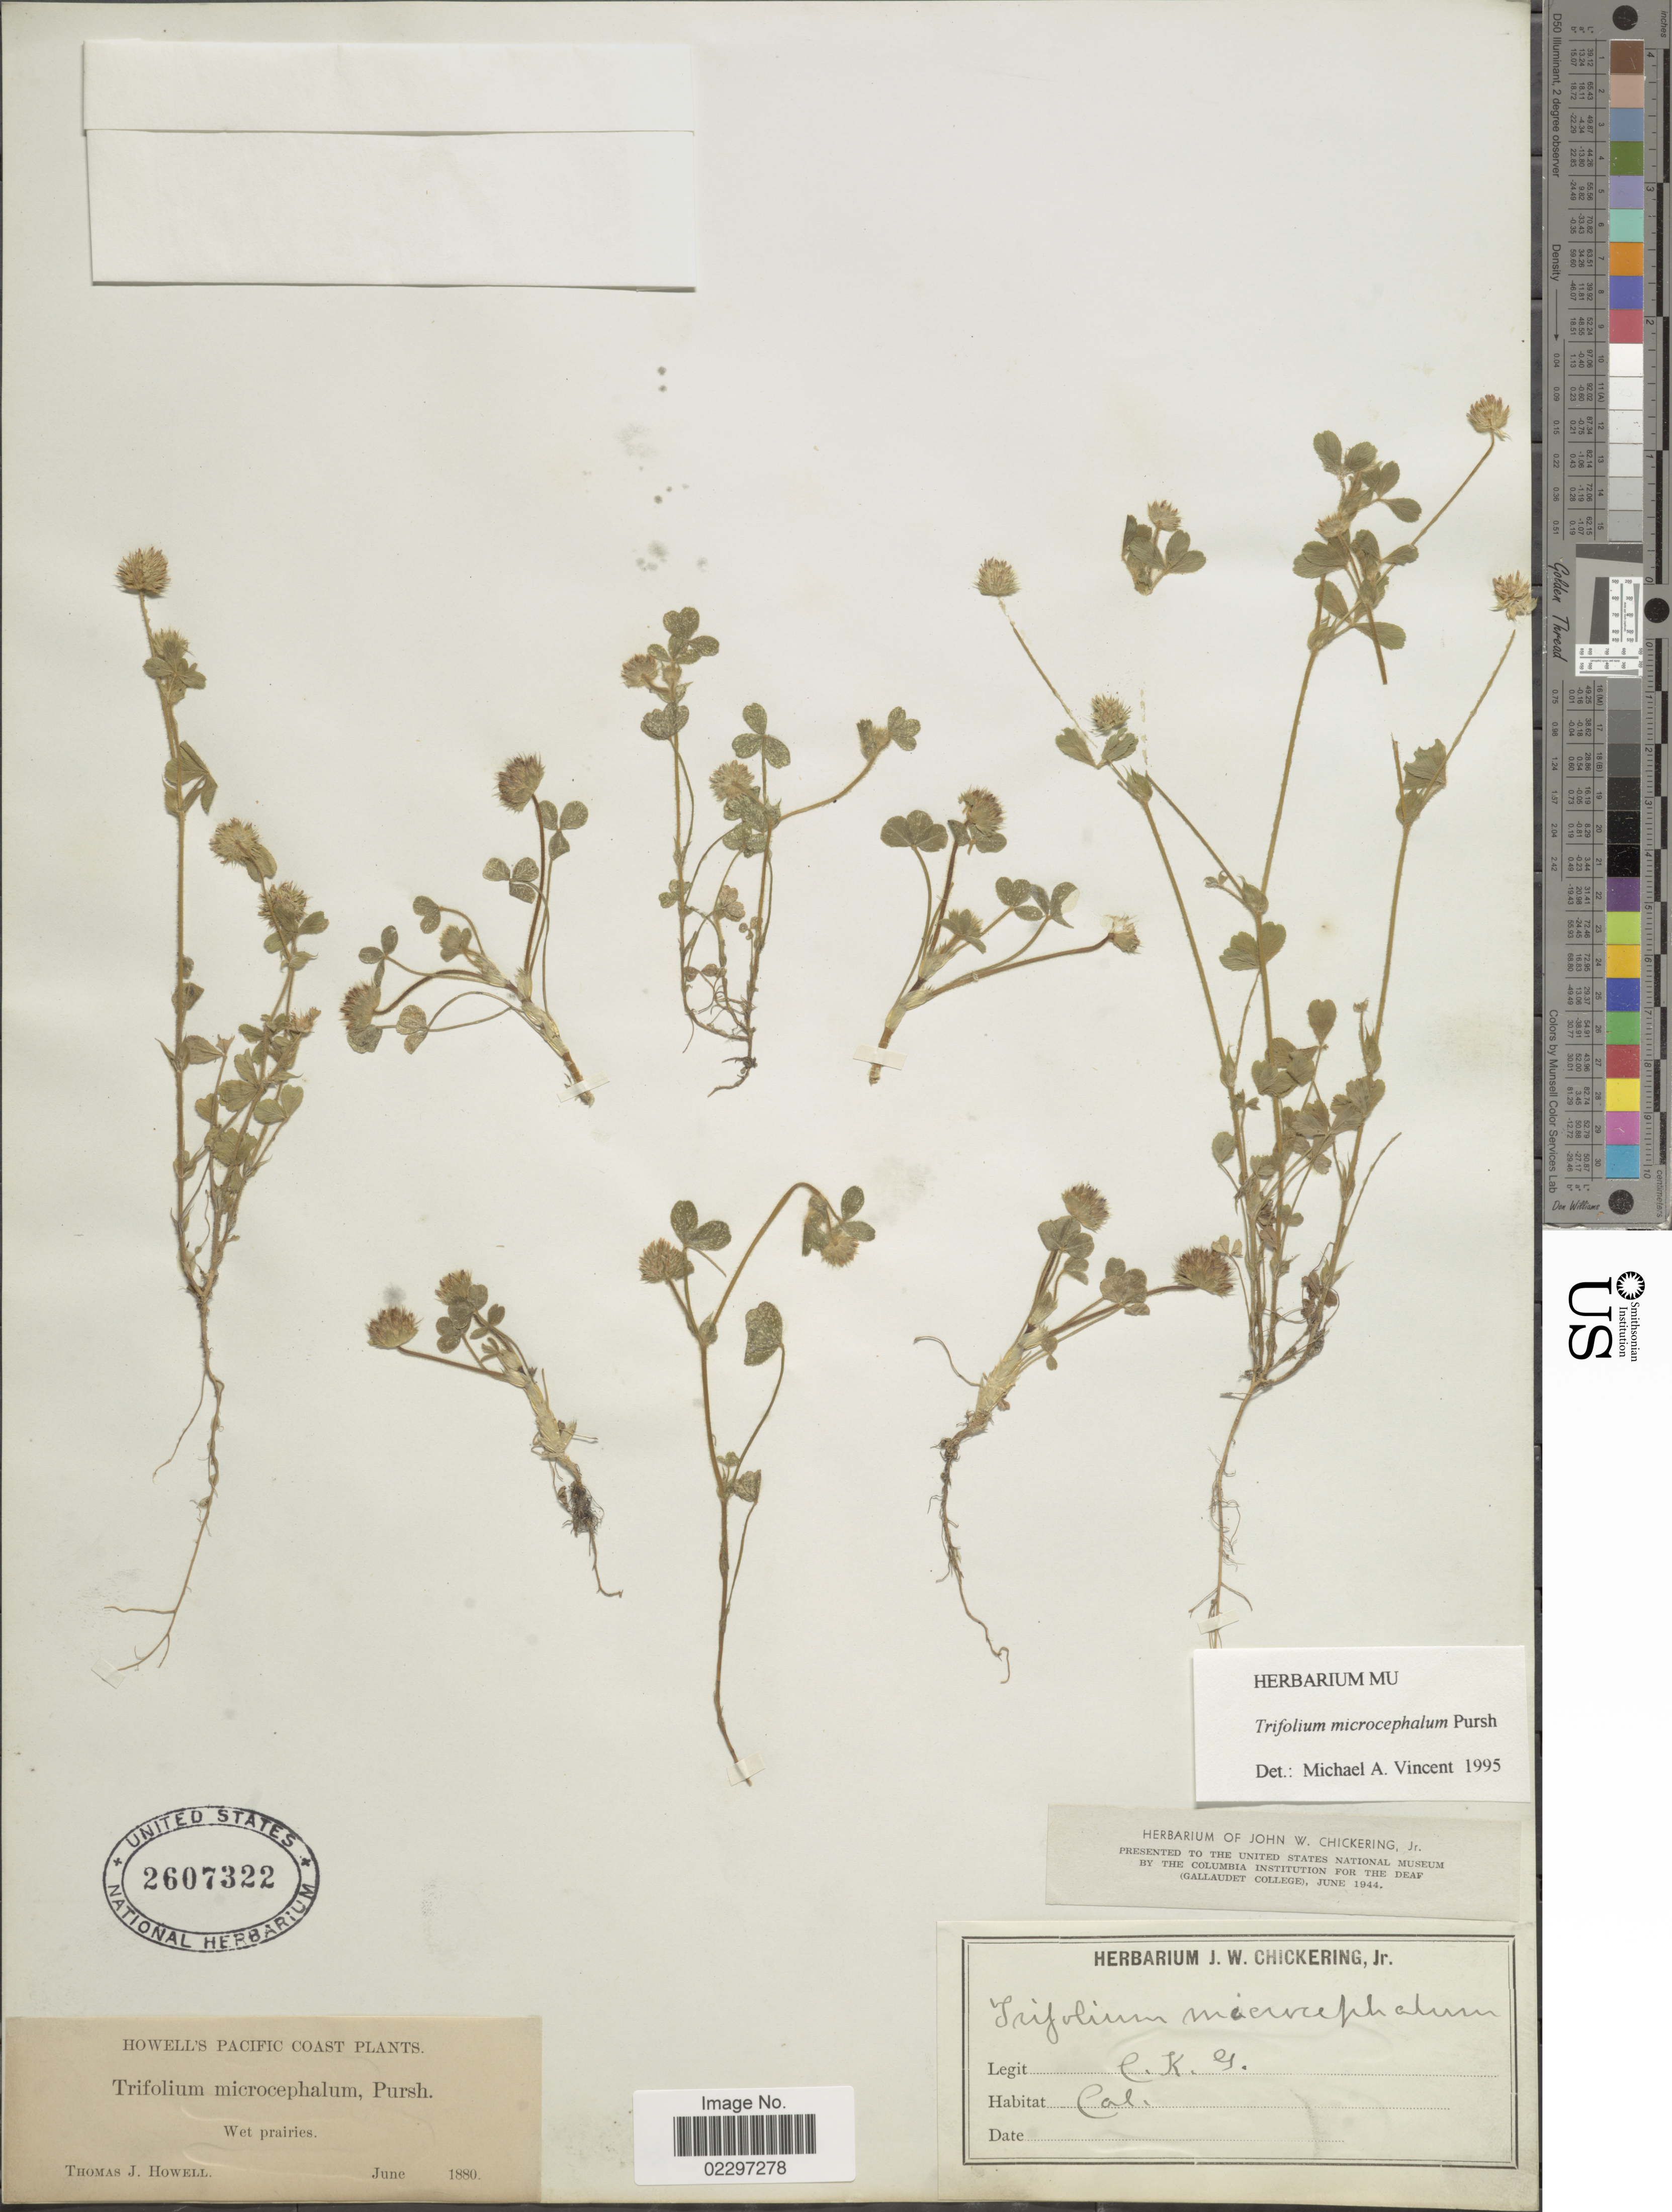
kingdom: Plantae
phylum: Tracheophyta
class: Magnoliopsida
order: Fabales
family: Fabaceae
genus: Trifolium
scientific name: Trifolium microcephalum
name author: Pursh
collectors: T. J. Howell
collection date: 1880-06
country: United States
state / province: California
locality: Howell's Pacific Coast. Wet prairies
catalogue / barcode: US 2607322